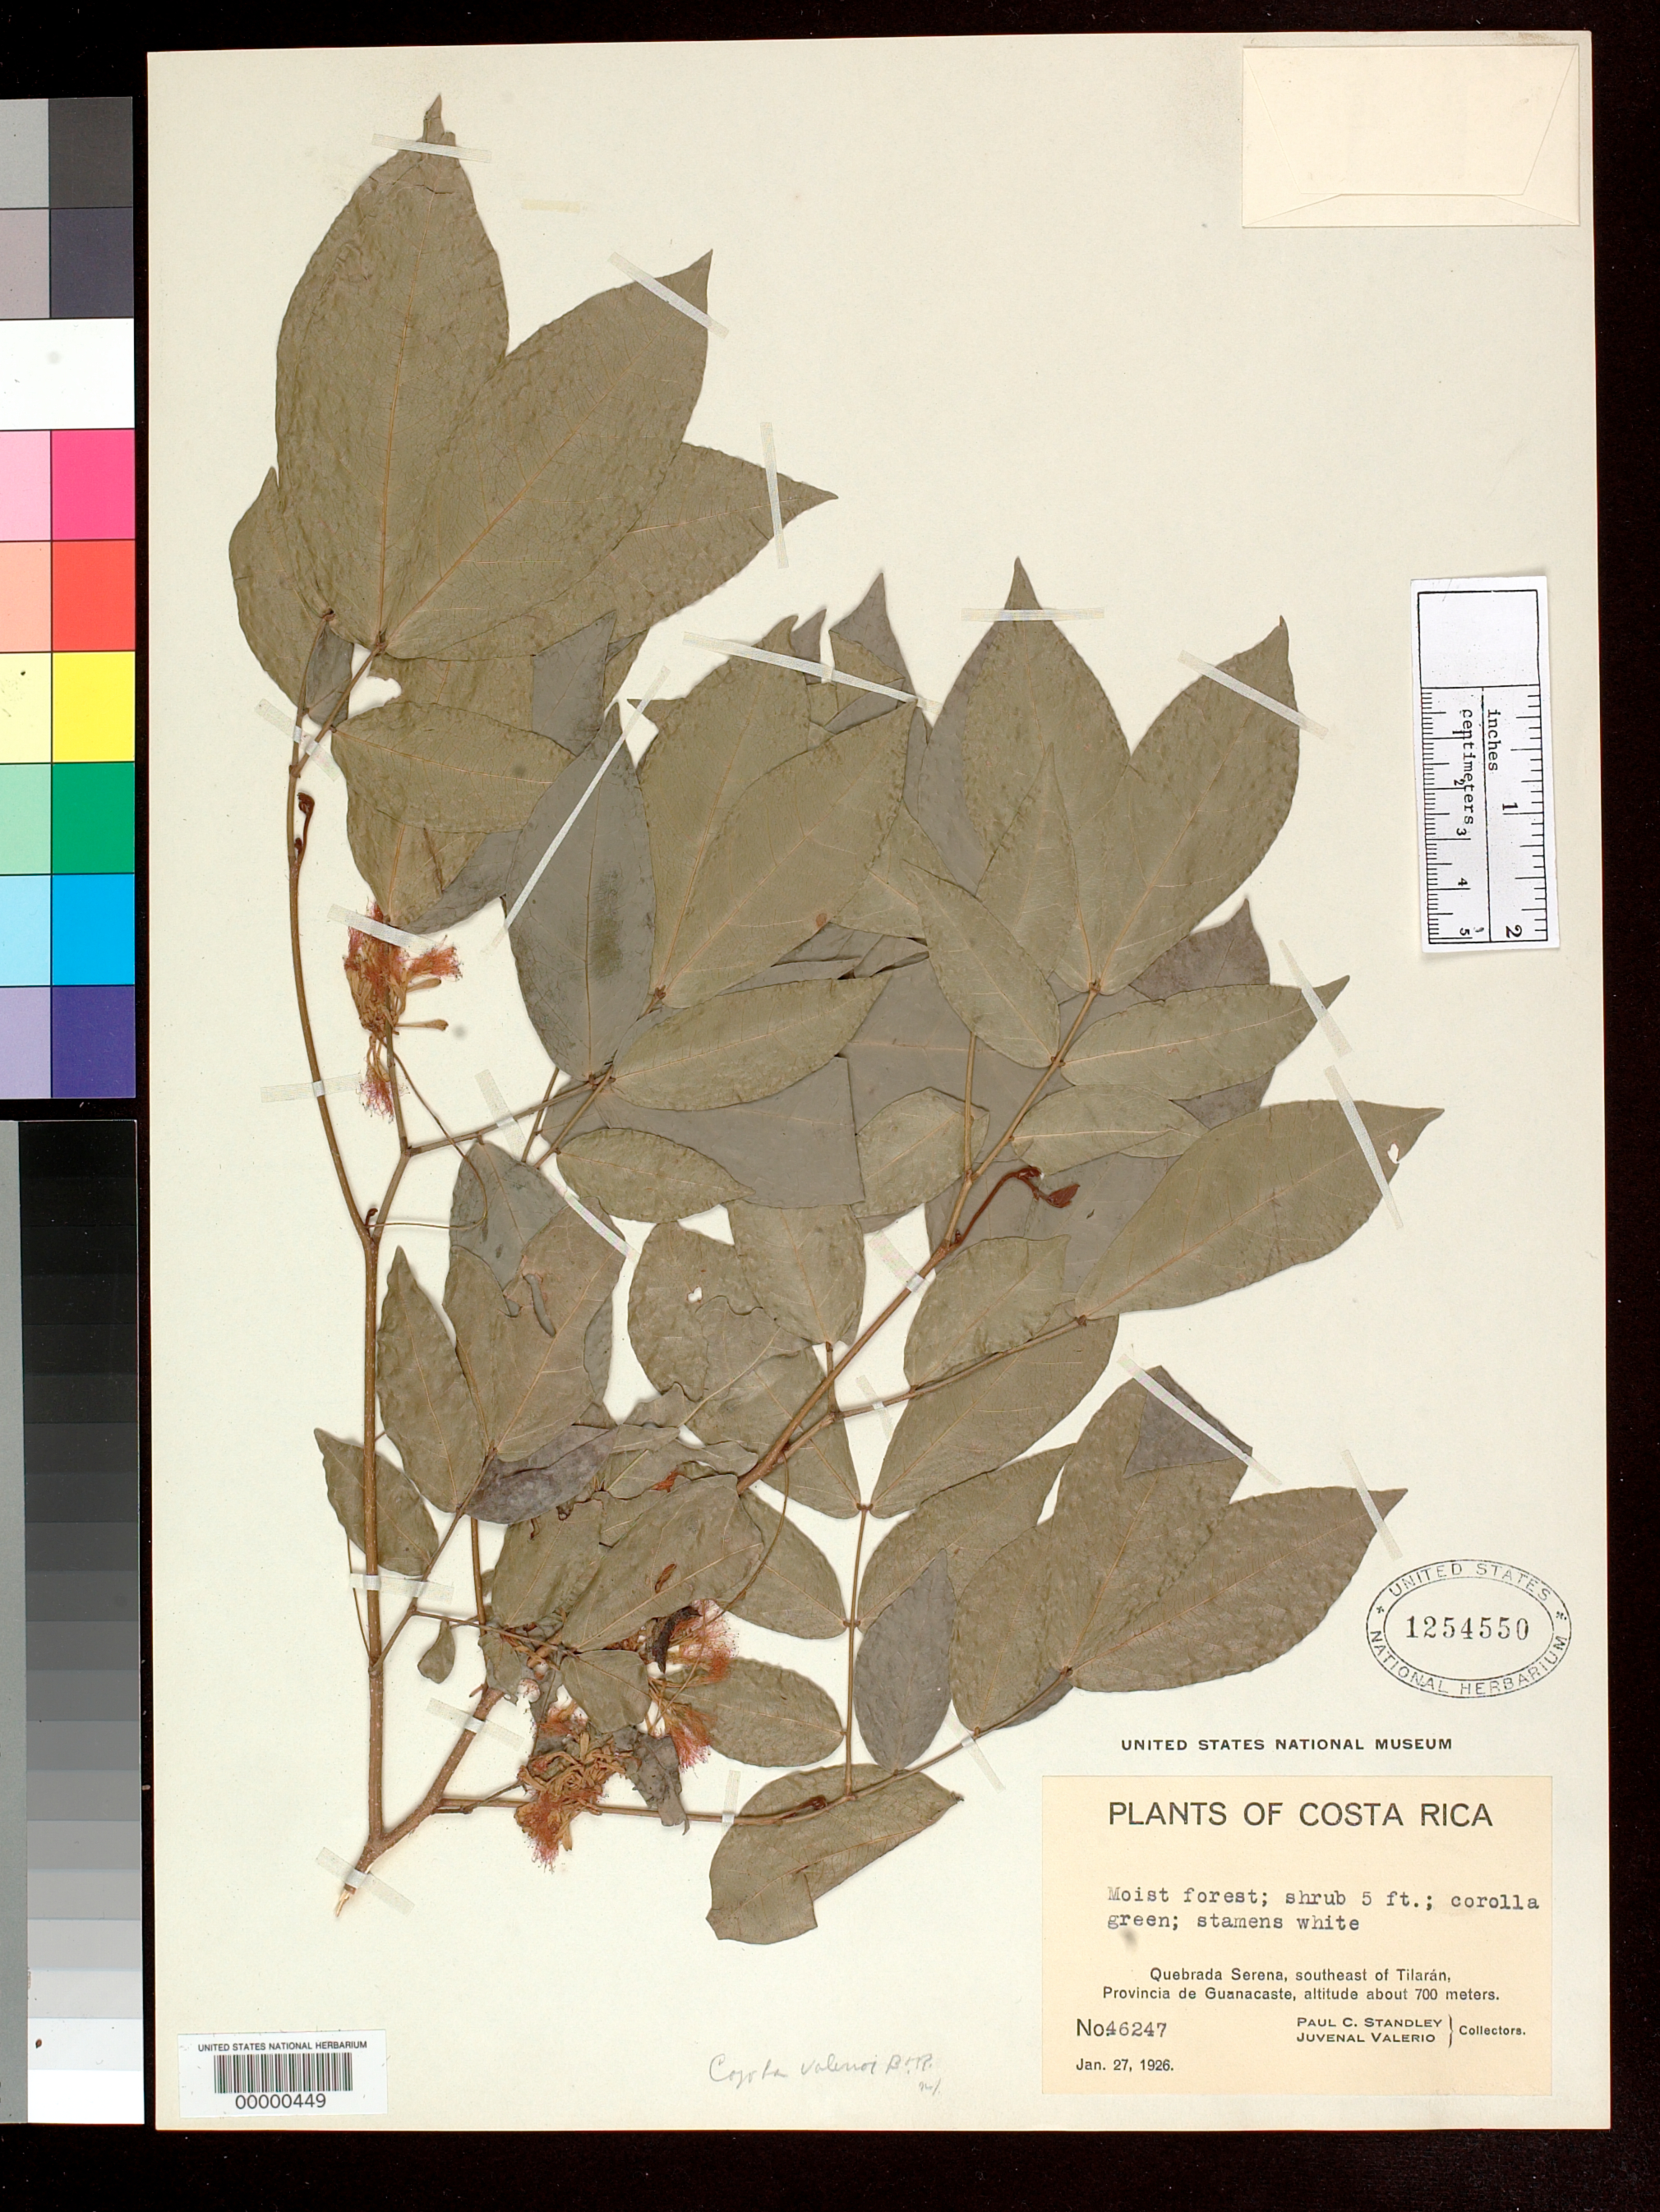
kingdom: Plantae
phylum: Tracheophyta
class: Magnoliopsida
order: Fabales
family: Fabaceae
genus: Cojoba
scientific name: Cojoba valerioi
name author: Britton & Rose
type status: Type Collection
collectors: P. C. Standley & J. Valerio R.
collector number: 46247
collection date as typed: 27 Jan 1926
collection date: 1926-01-27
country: Costa Rica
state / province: Guanacaste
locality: Quebreda Serena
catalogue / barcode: US 1254550